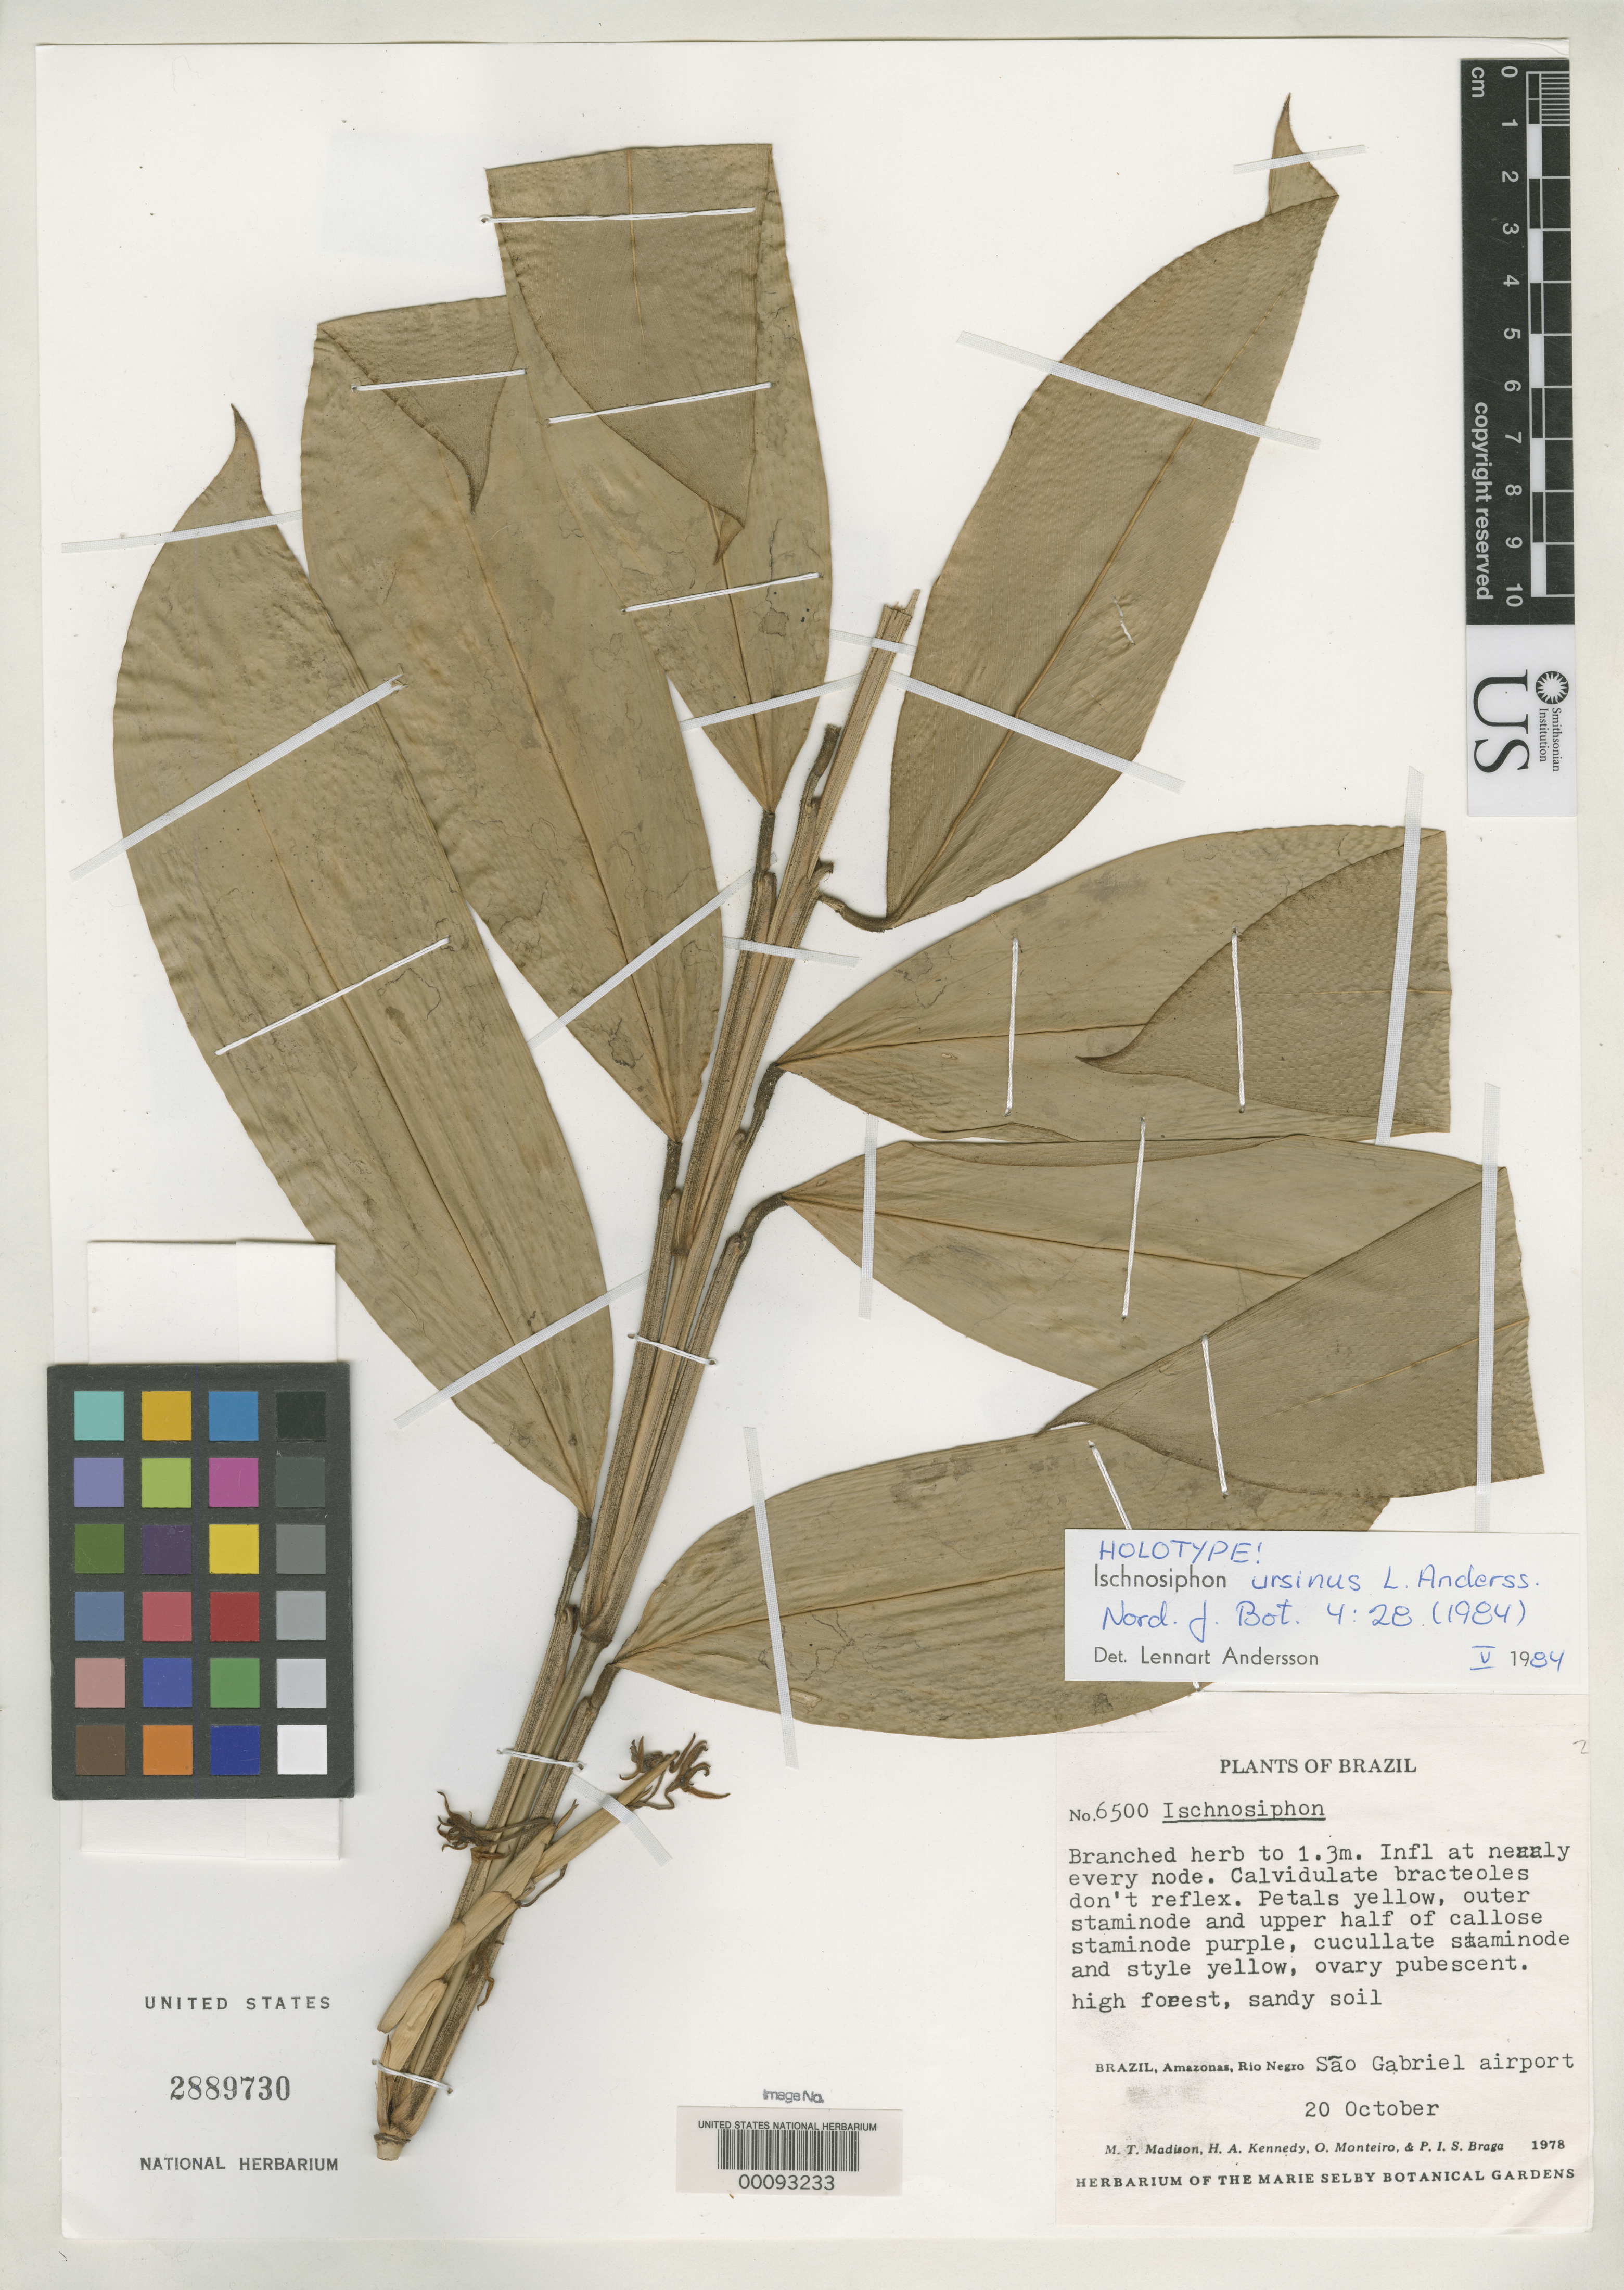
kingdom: Plantae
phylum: Tracheophyta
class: Liliopsida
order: Zingiberales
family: Marantaceae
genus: Ischnosiphon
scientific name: Ischnosiphon ursinus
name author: L. Andersson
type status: Holotype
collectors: M. T. Madison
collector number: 6500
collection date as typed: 20 Oct 1978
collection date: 1978-10-20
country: Brazil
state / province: Amazonas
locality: Sao Gabriel do Rio Negro Airport.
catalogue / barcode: US 2889730